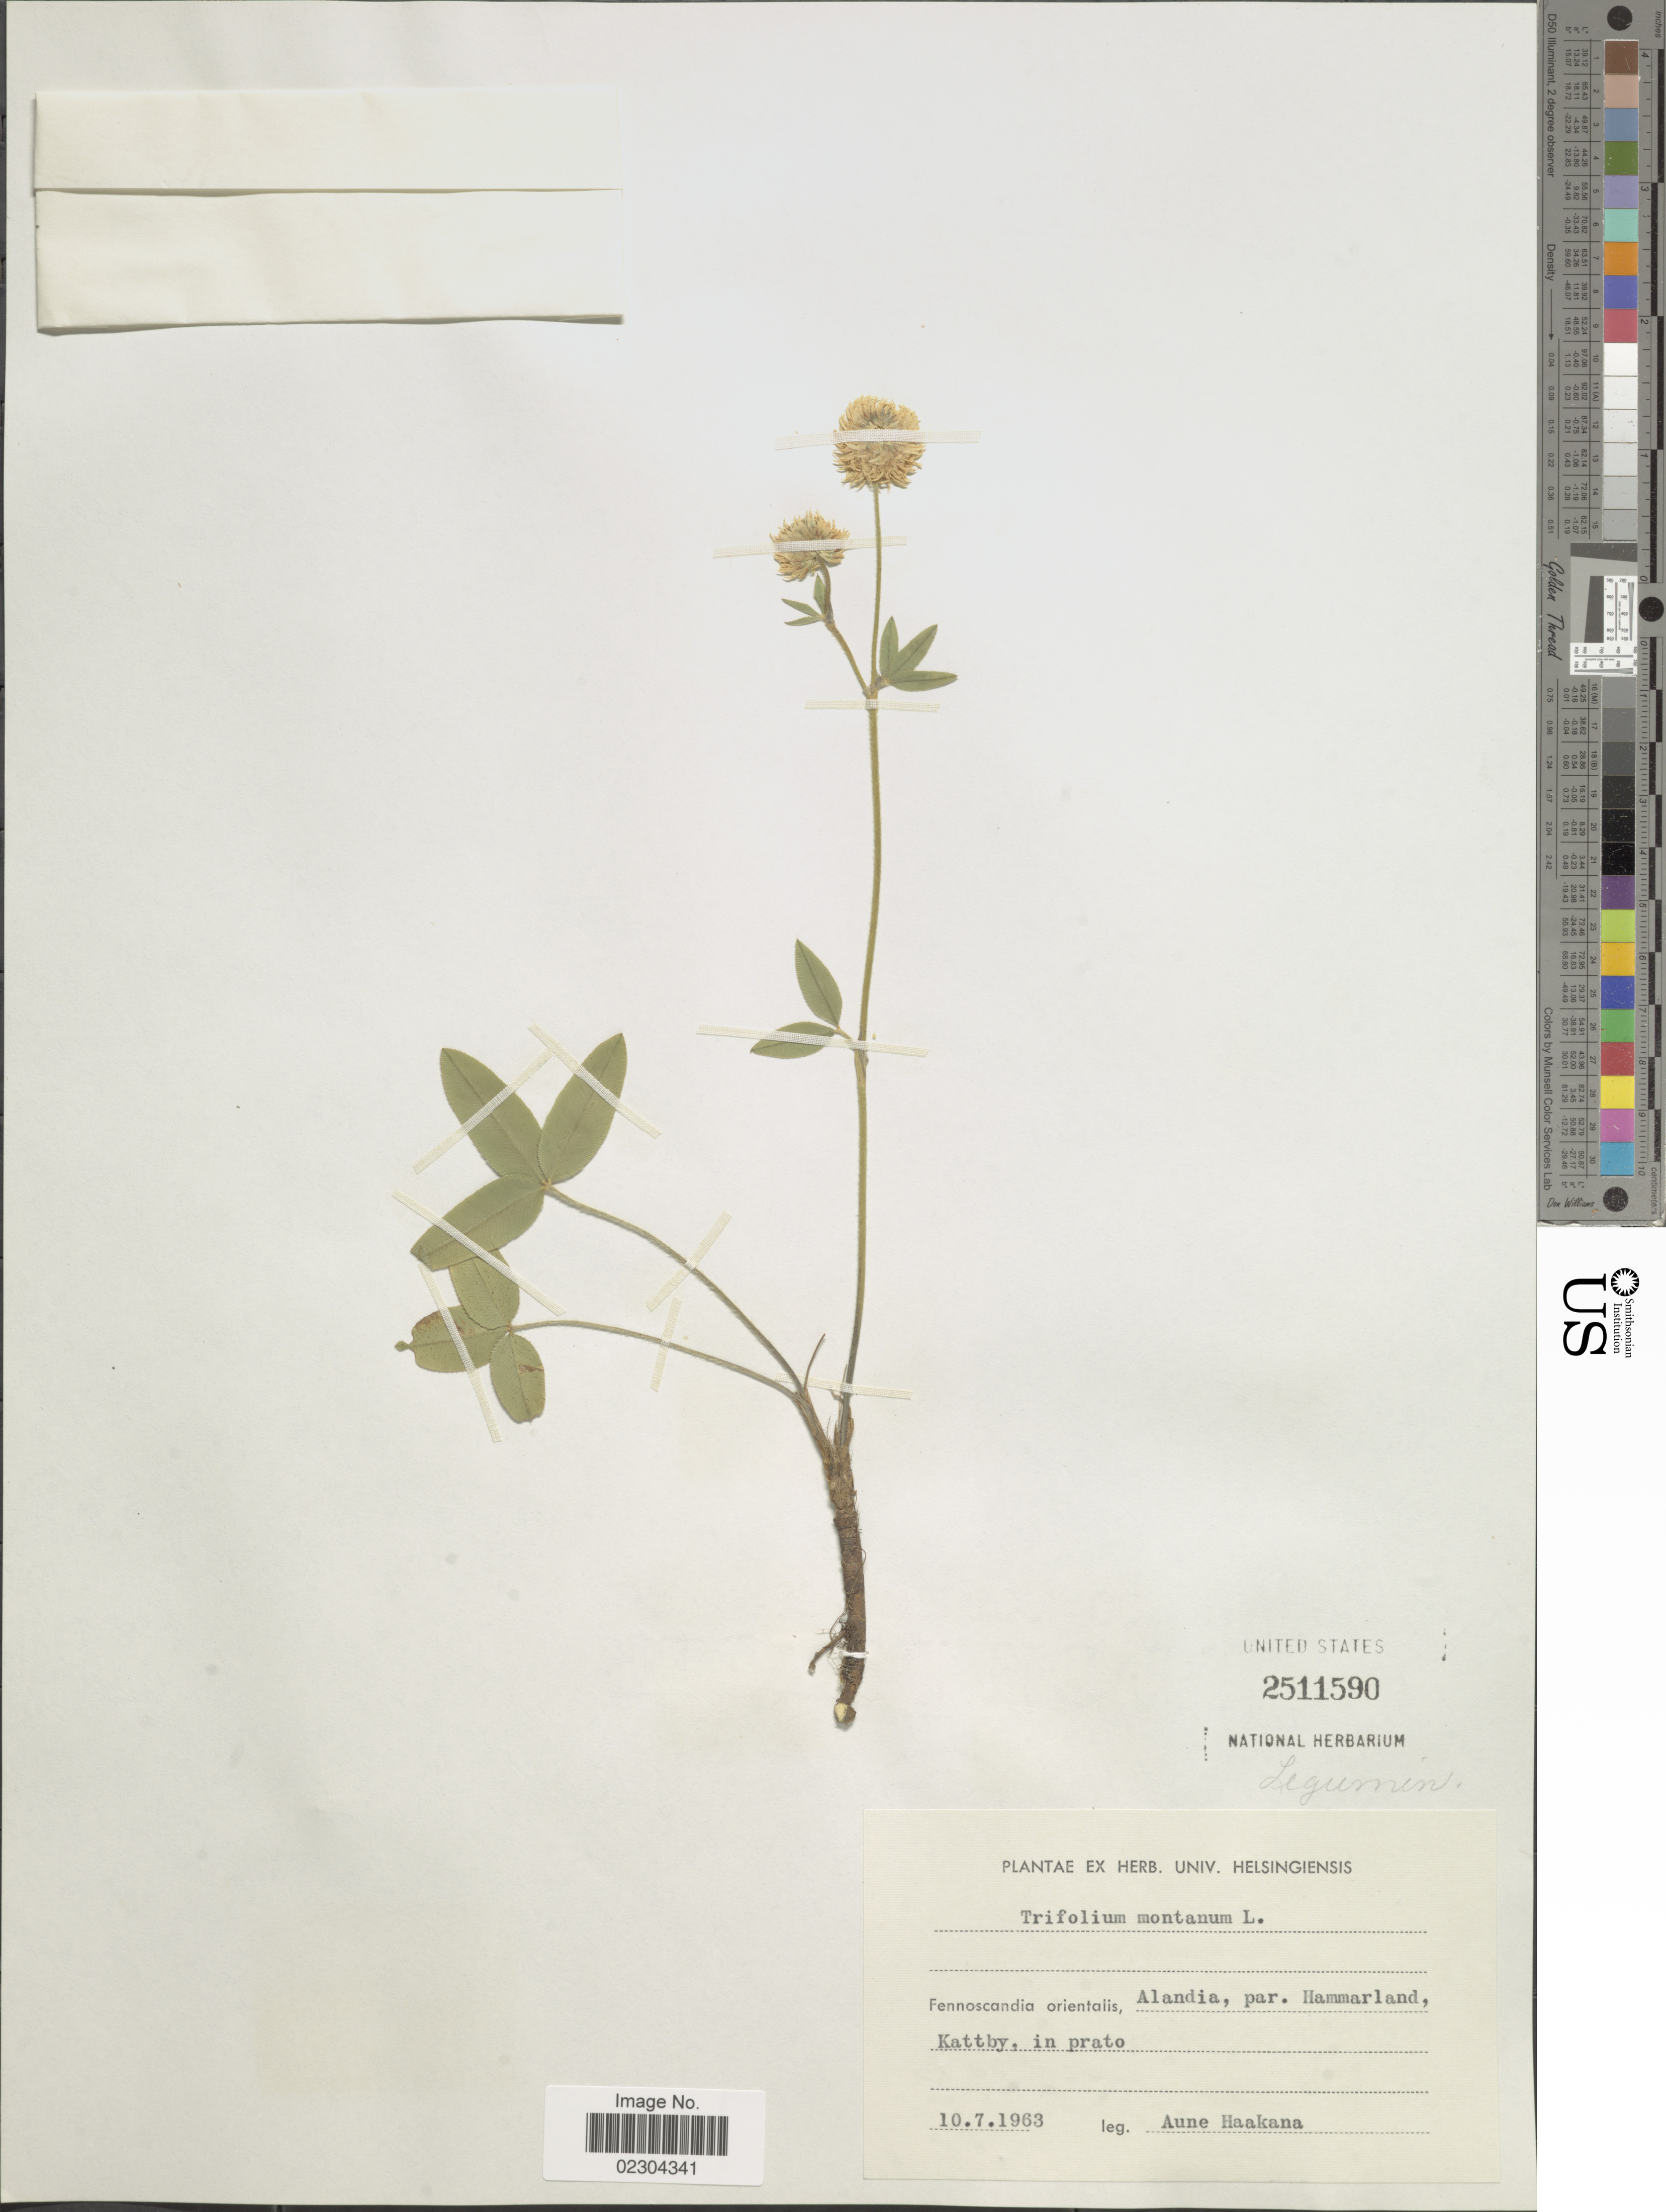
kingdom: Plantae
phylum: Tracheophyta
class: Magnoliopsida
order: Fabales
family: Fabaceae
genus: Trifolium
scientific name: Trifolium montanum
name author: L.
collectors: A. Haakana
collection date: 1963-07-10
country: Finland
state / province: Ahvenanmaa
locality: Alandia, par. Hammarland Kattby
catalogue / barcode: US 2511590